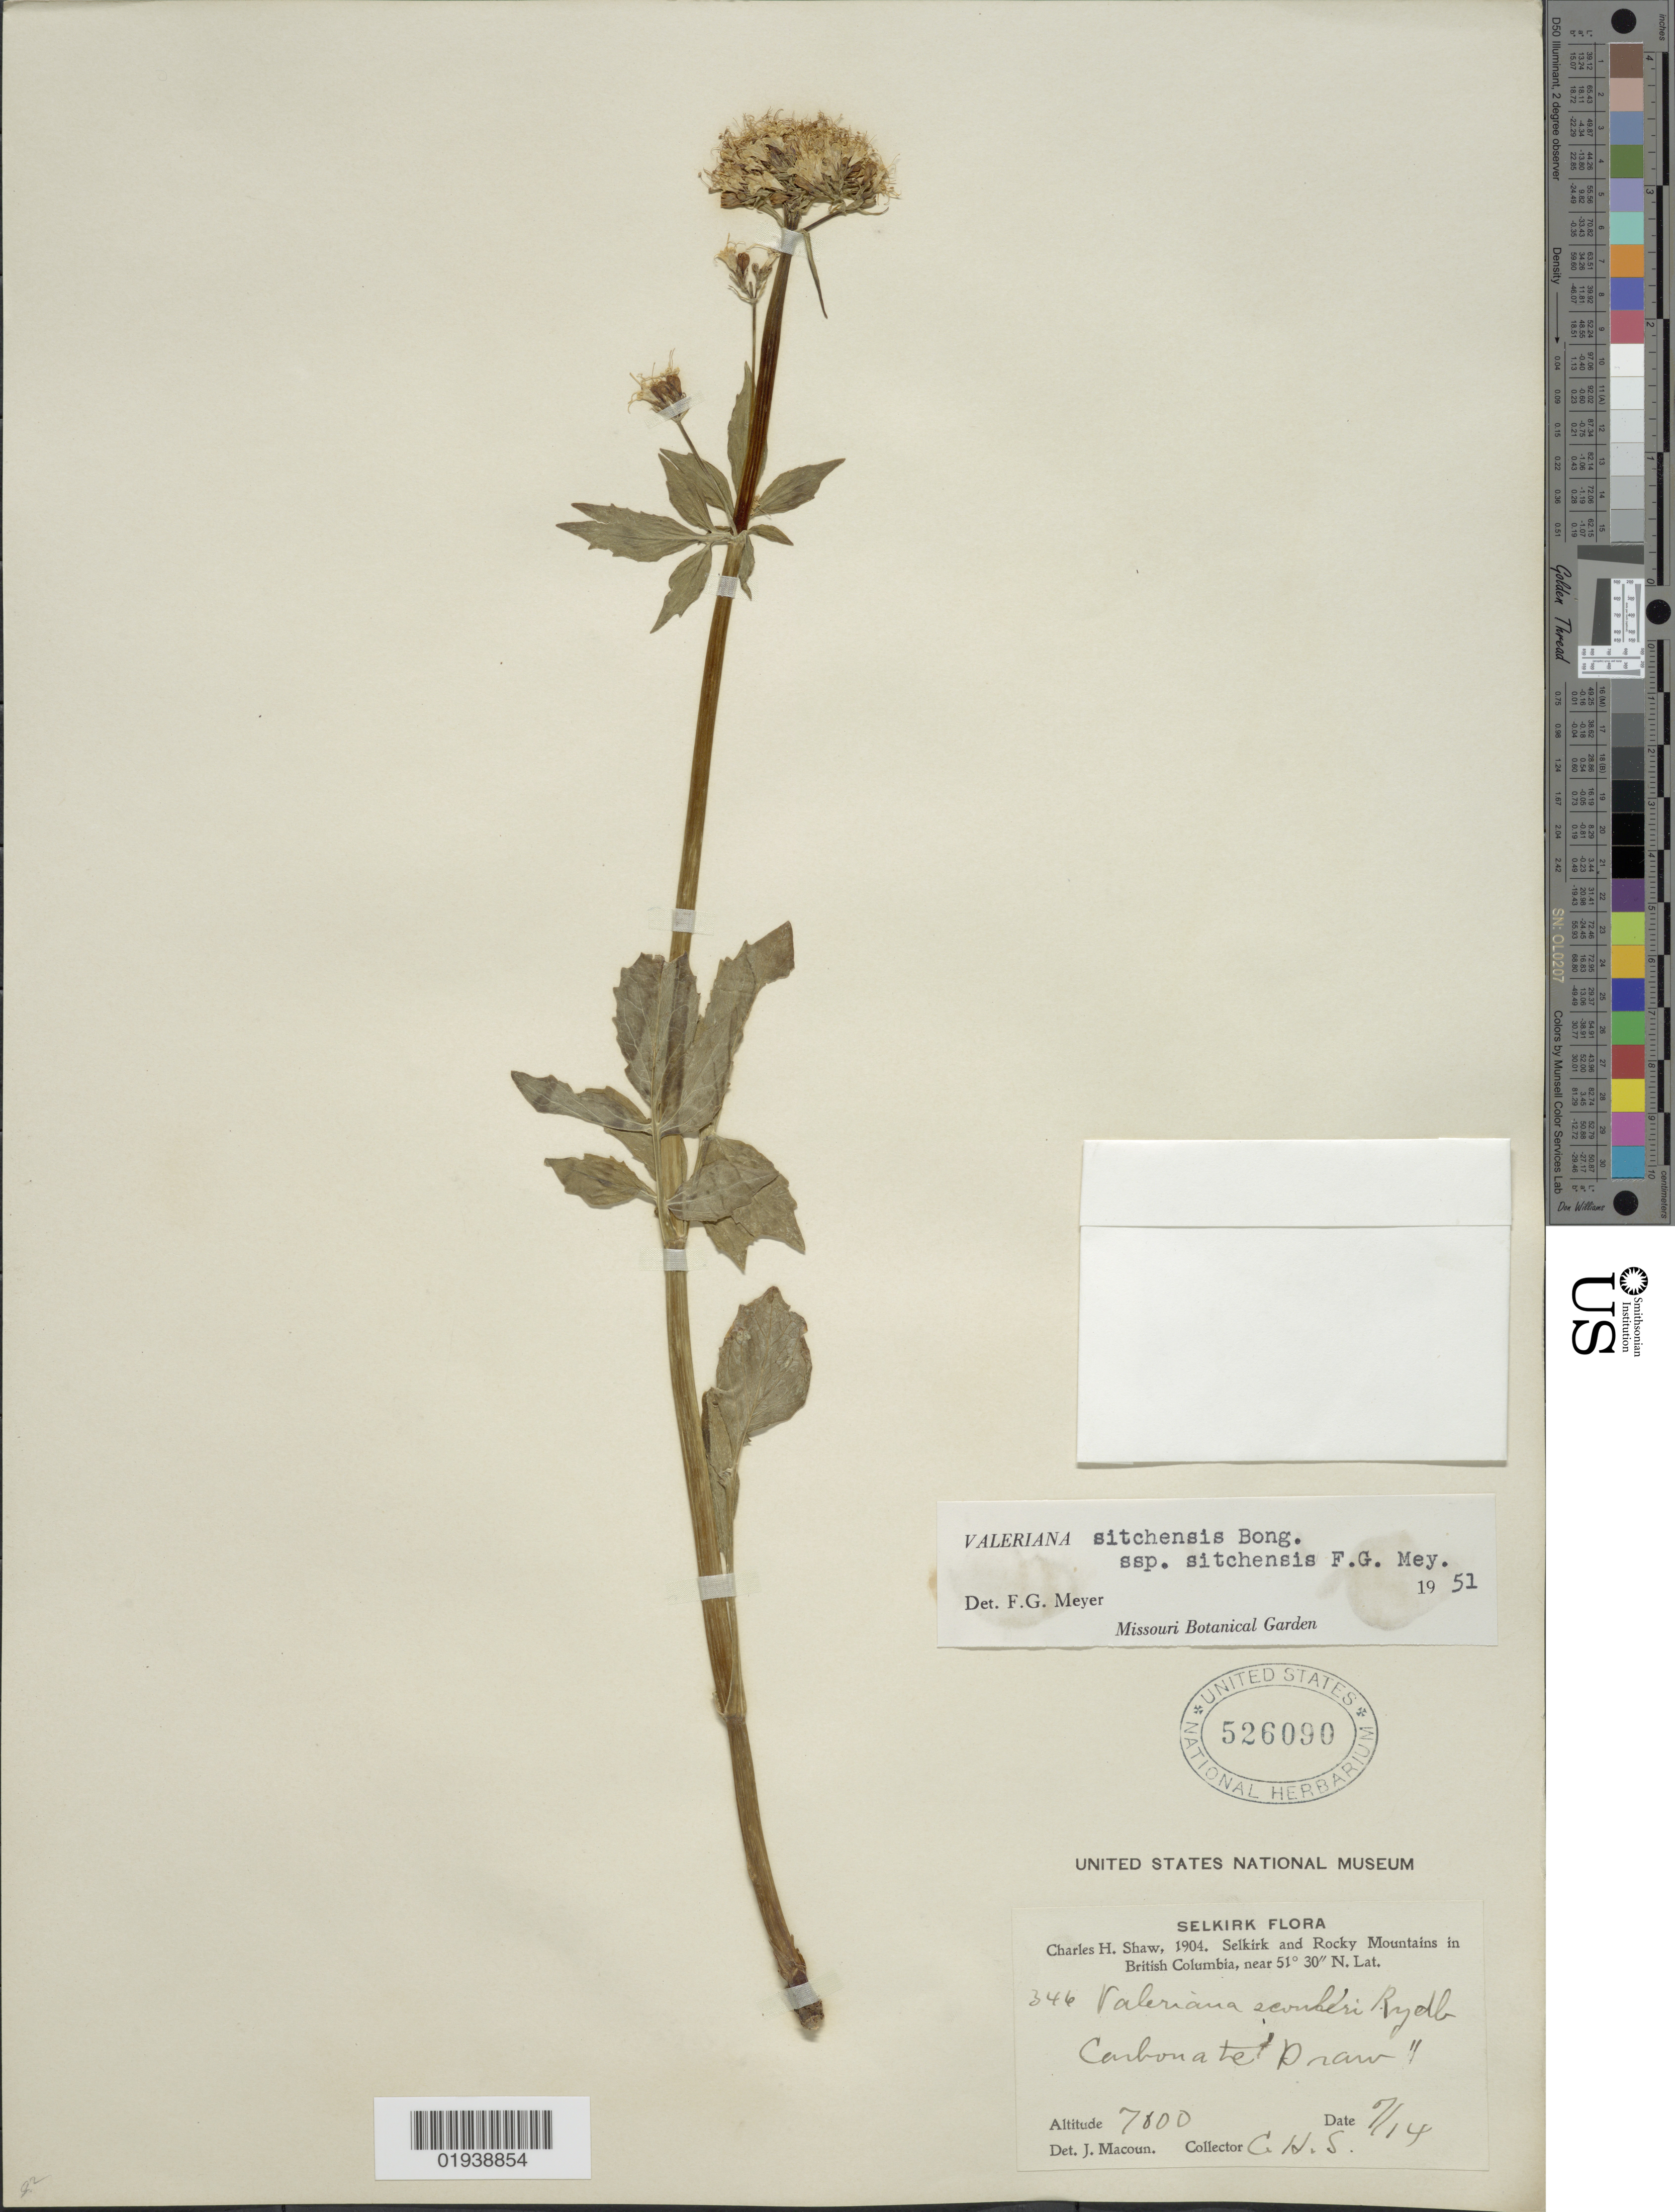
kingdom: Plantae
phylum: Tracheophyta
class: Magnoliopsida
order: Dipsacales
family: Caprifoliaceae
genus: Valeriana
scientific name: Valeriana sitchensis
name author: Bong.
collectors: C. H. Shaw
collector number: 346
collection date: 1904-07-14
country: Canada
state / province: British Columbia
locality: Selkirk and Rocky Mountains in British Columbia.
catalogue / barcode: US 526090